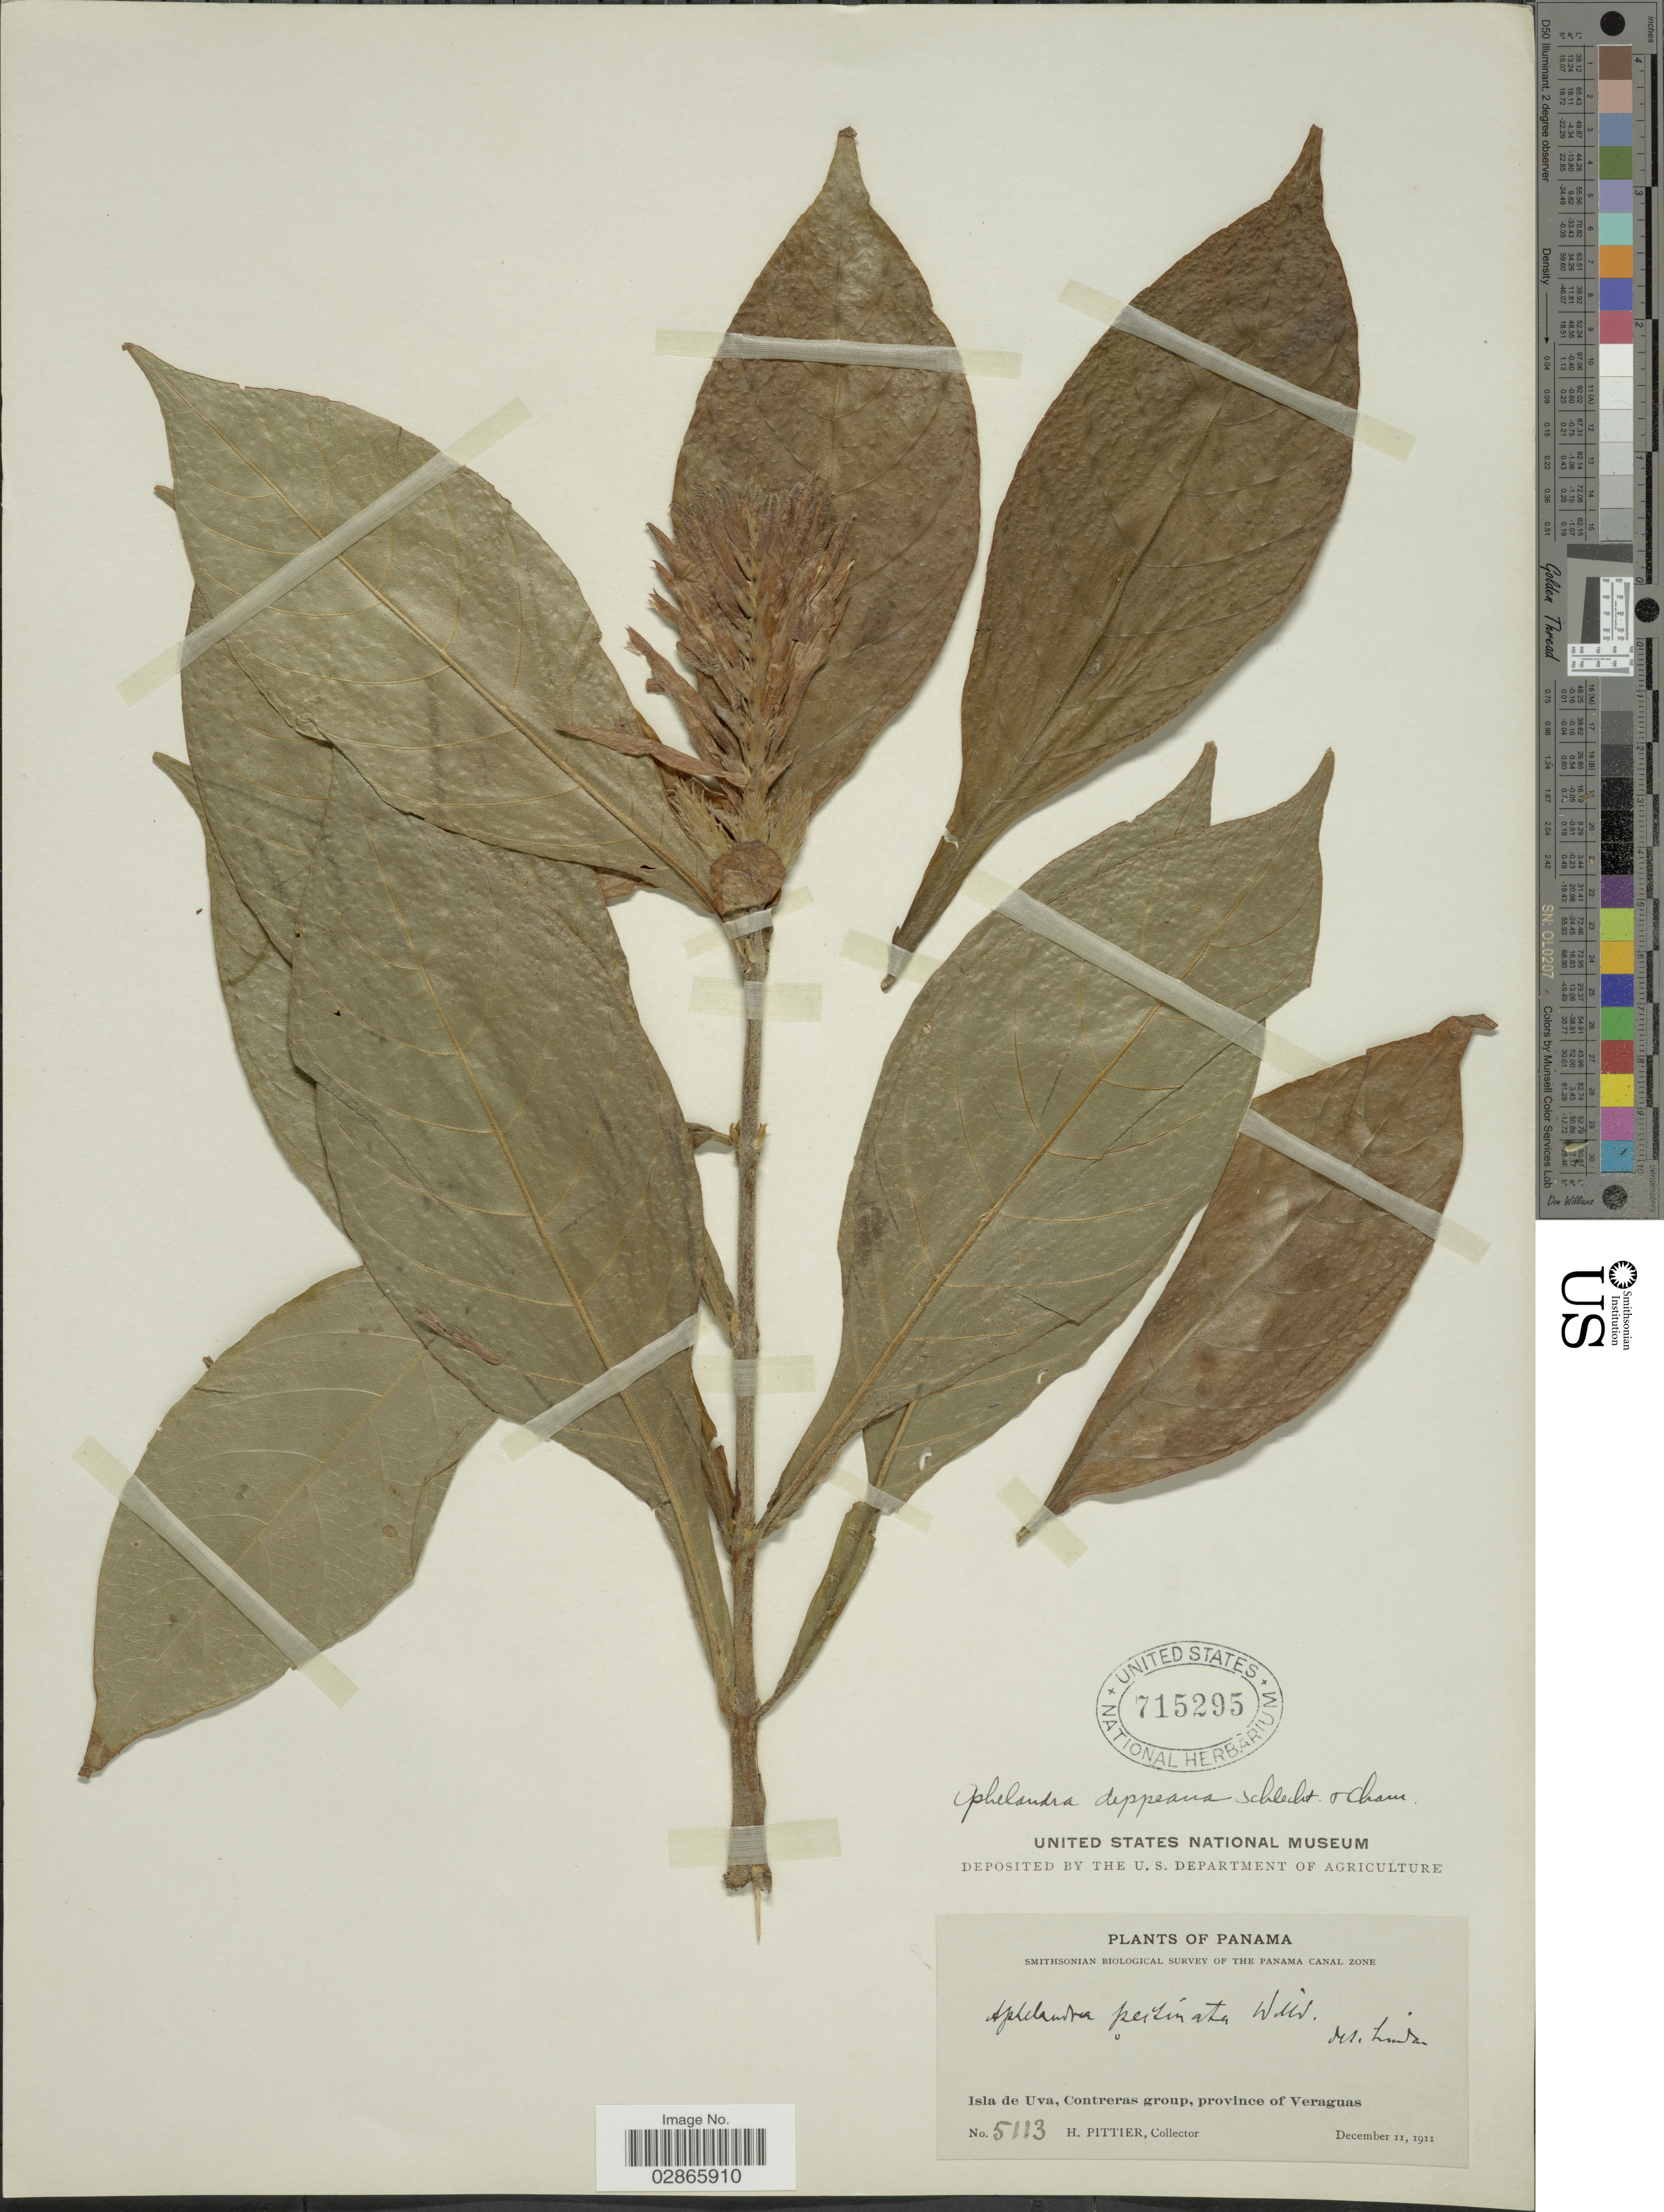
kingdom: Plantae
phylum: Tracheophyta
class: Magnoliopsida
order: Lamiales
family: Acanthaceae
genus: Aphelandra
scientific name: Aphelandra deppeana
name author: Schltdl. & Cham.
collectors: H. F. Pittier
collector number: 5113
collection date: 1911-12-11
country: Panama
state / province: Veraguas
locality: Isla de Uva, Contreras group.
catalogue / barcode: US 715295